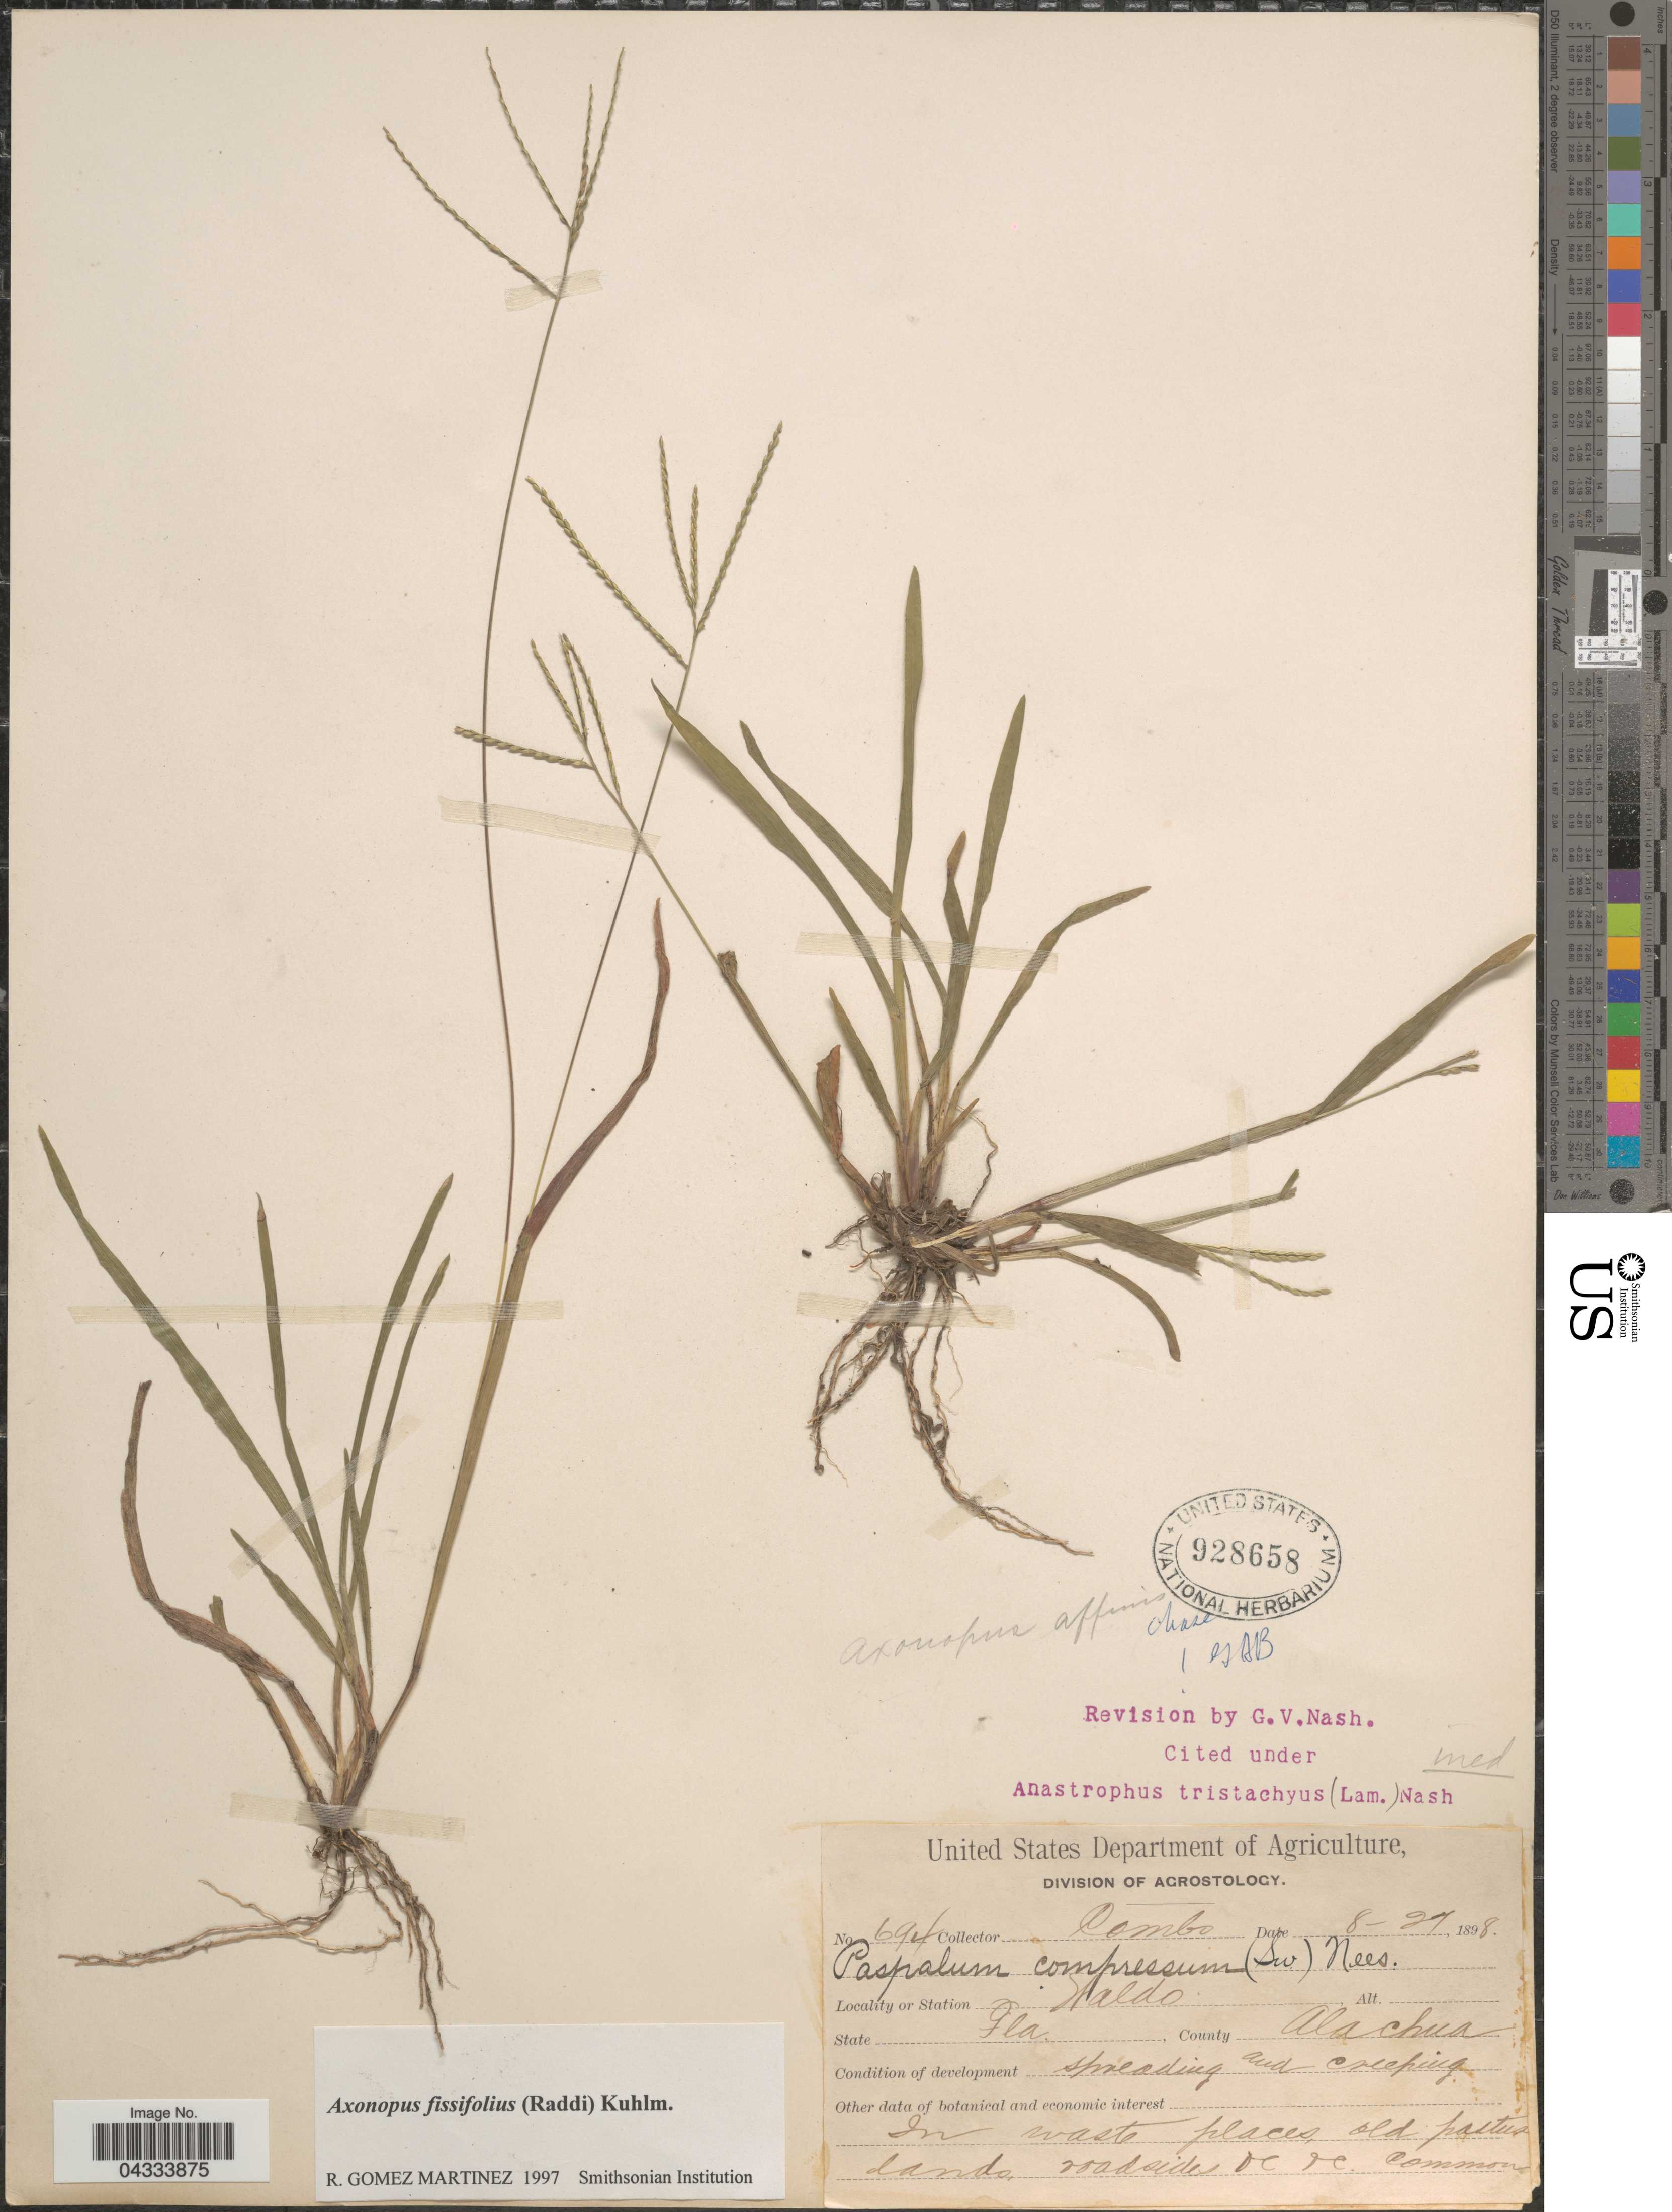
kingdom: Plantae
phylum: Tracheophyta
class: Liliopsida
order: Poales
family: Poaceae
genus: Axonopus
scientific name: Axonopus fissifolius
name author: (Raddi) Kuhlm.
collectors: -. Combs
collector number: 694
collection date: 1898-08-21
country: United States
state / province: Florida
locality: Waldo. County Alachua.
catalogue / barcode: US 928658